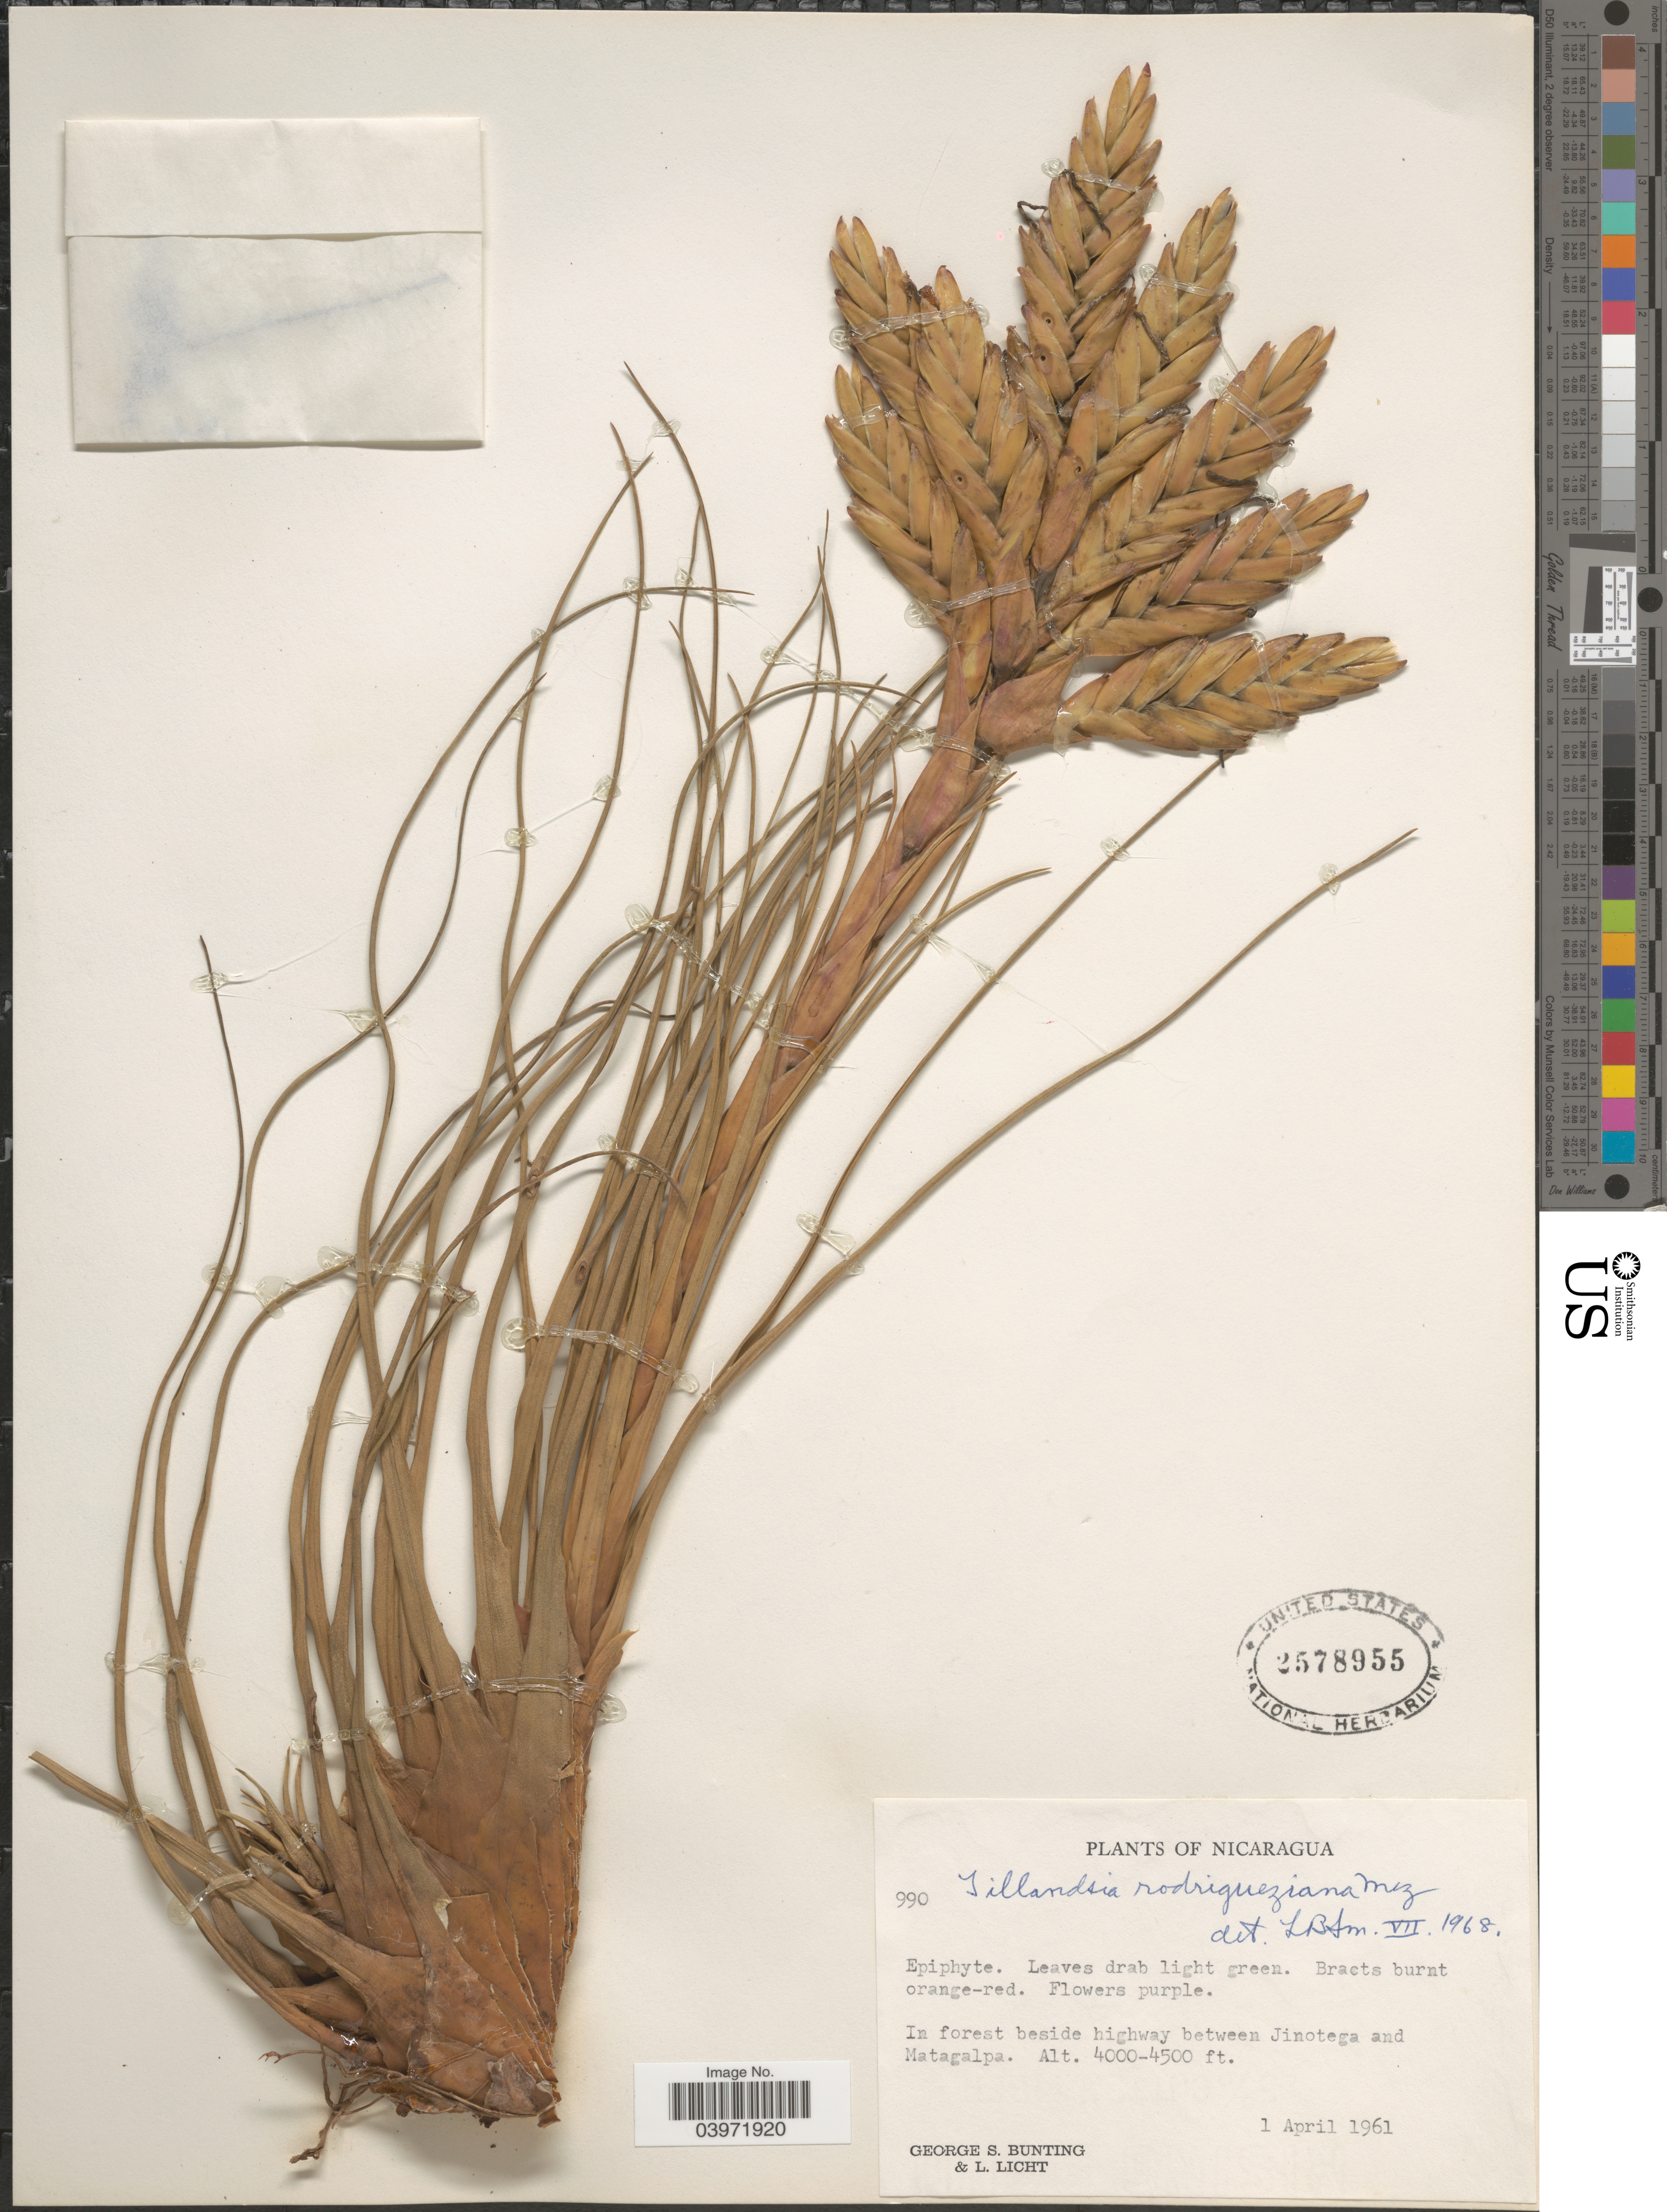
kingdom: Plantae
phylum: Tracheophyta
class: Liliopsida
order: Poales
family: Bromeliaceae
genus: Tillandsia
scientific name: Tillandsia rodrigueziana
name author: Mez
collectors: G. S. Bunting & L. Licht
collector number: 990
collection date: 1961-04-01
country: Nicaragua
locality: In forest beside highway between Jinotega and Matagalpa.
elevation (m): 1219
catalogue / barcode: US 2578955